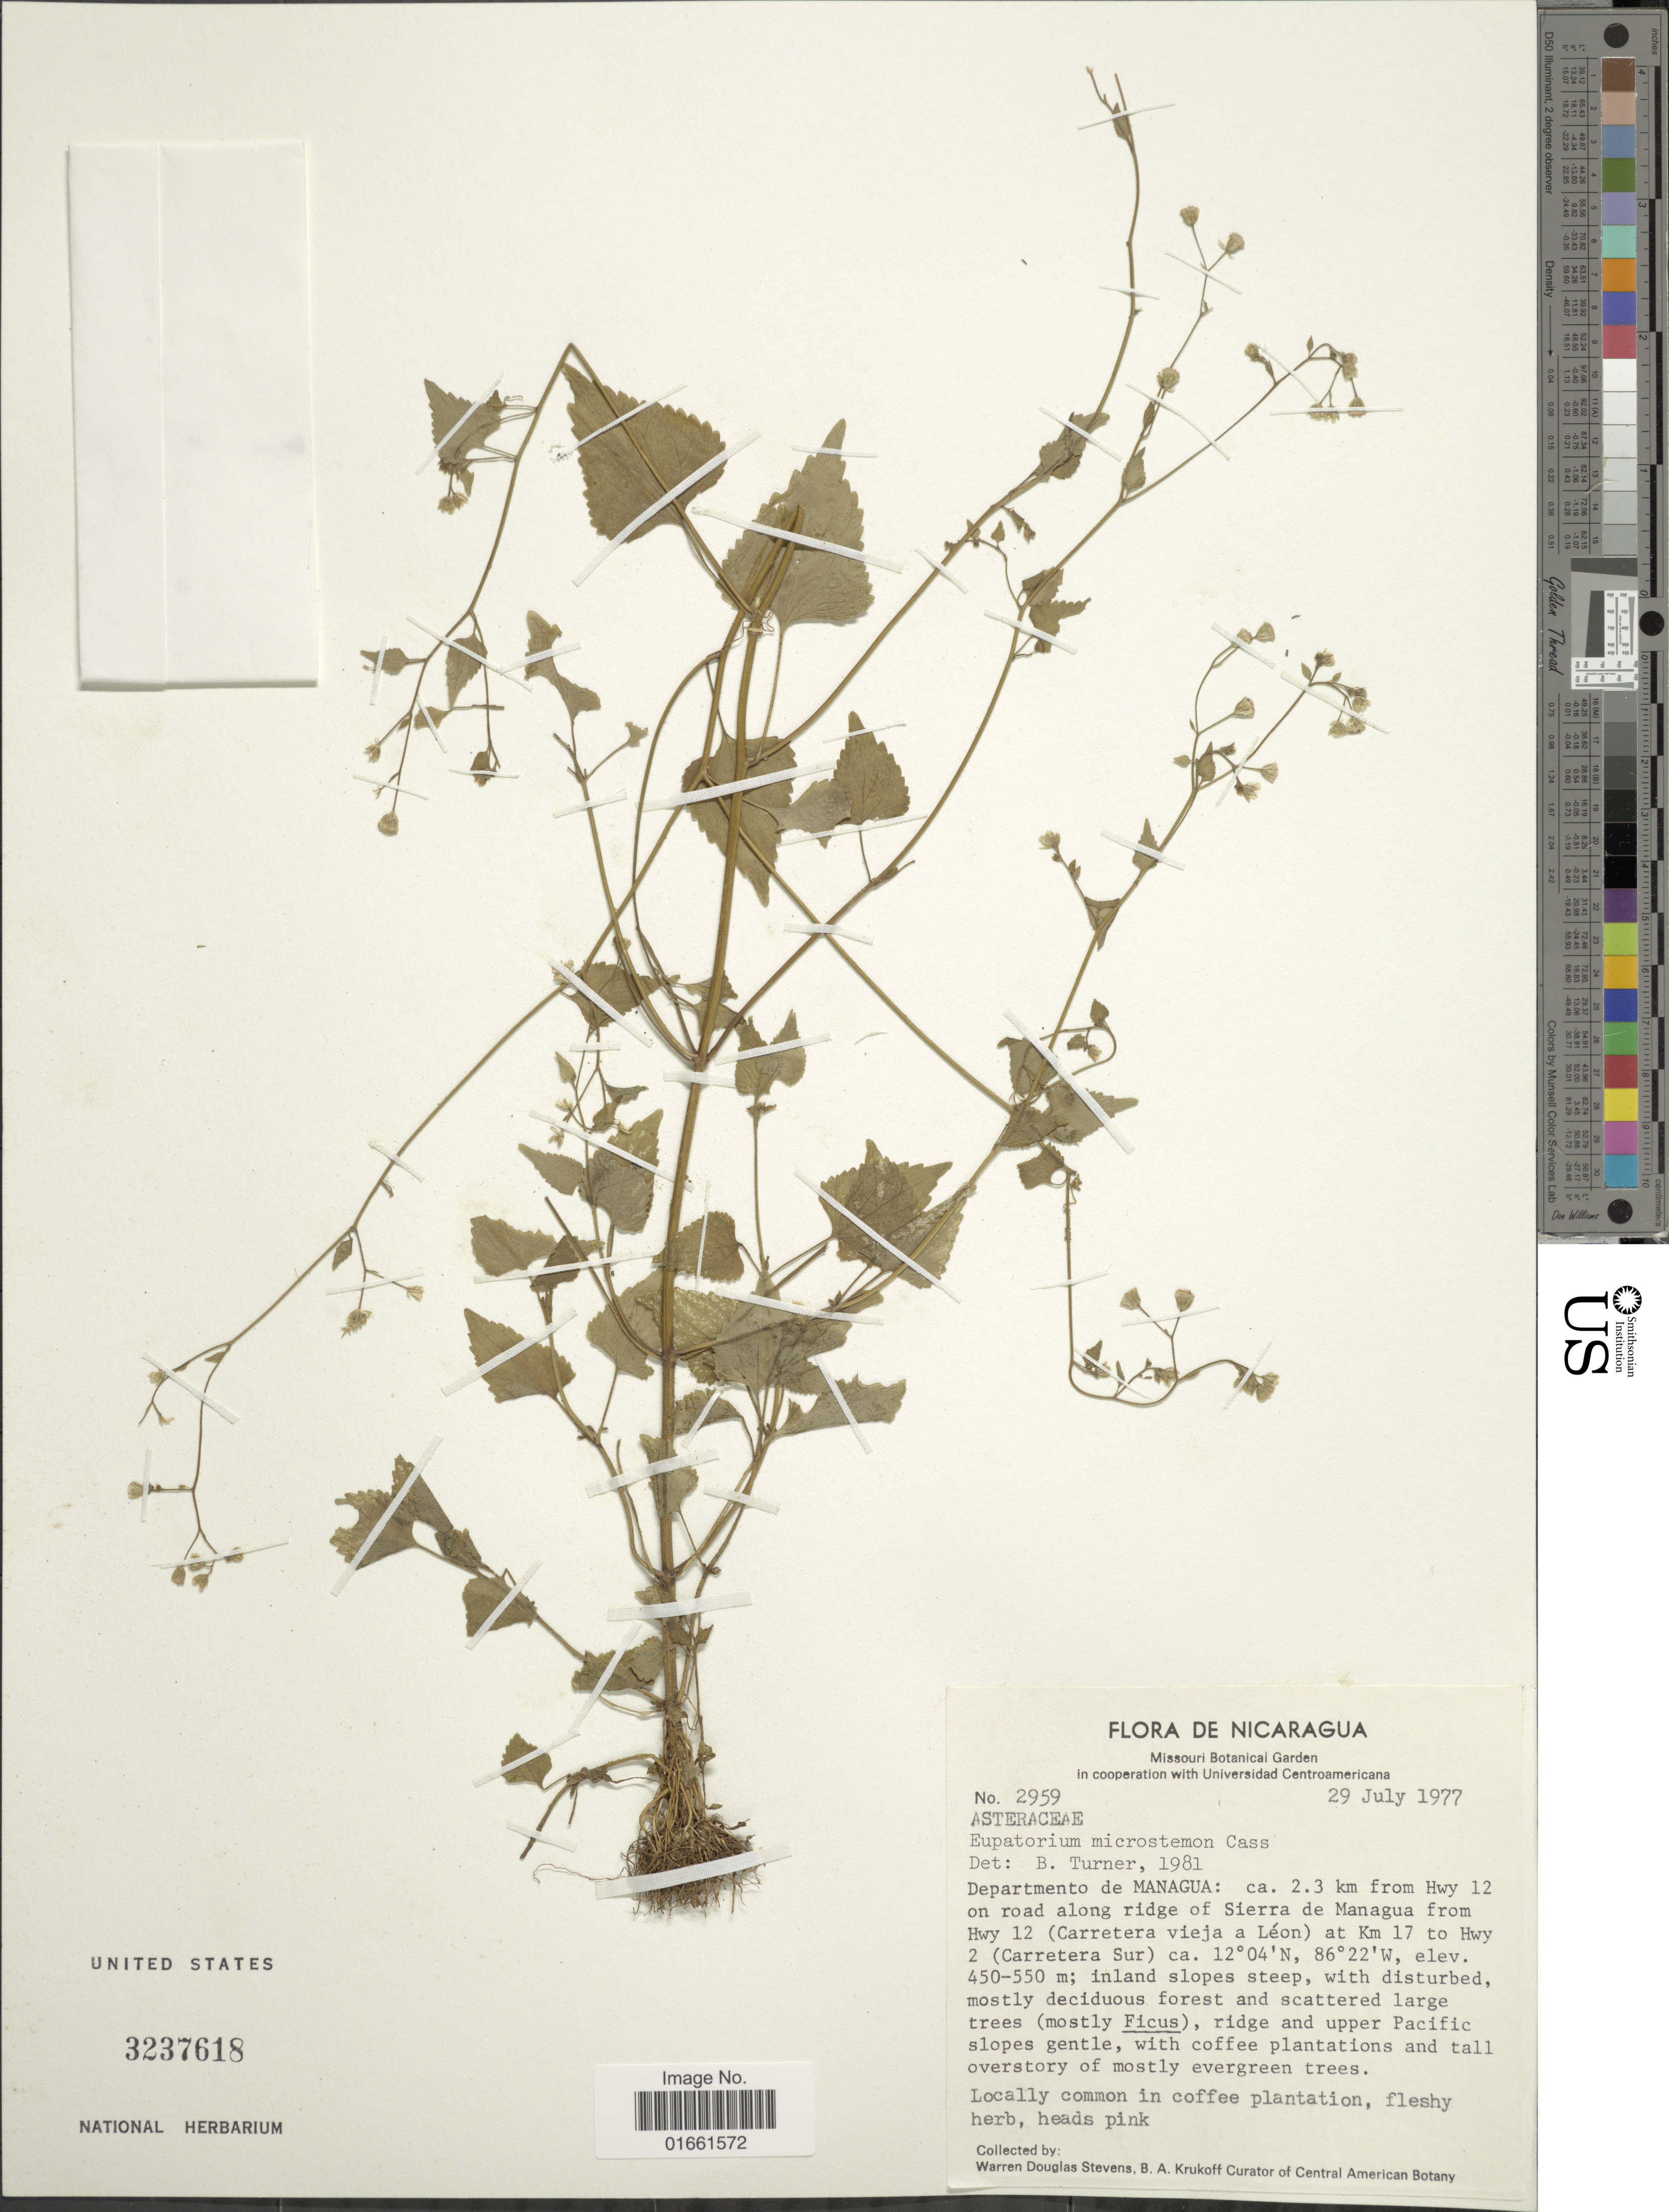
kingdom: Plantae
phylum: Tracheophyta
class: Magnoliopsida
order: Asterales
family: Asteraceae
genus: Fleischmannia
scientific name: Fleischmannia microstemon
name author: (Cass.) R.M. King & H. Rob.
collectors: W. D. Stevens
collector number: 2959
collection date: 1977-07-29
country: Nicaragua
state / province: Managua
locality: Departamento de Managua, ca 2.3 km from Hwy 12 on road along ridge of Sierra de Managua from Hwy 12 ( Carretera vieja a Leon ) at km 17 to Hwy 2 ( Carretera Sur ).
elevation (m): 450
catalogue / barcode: US 3237618